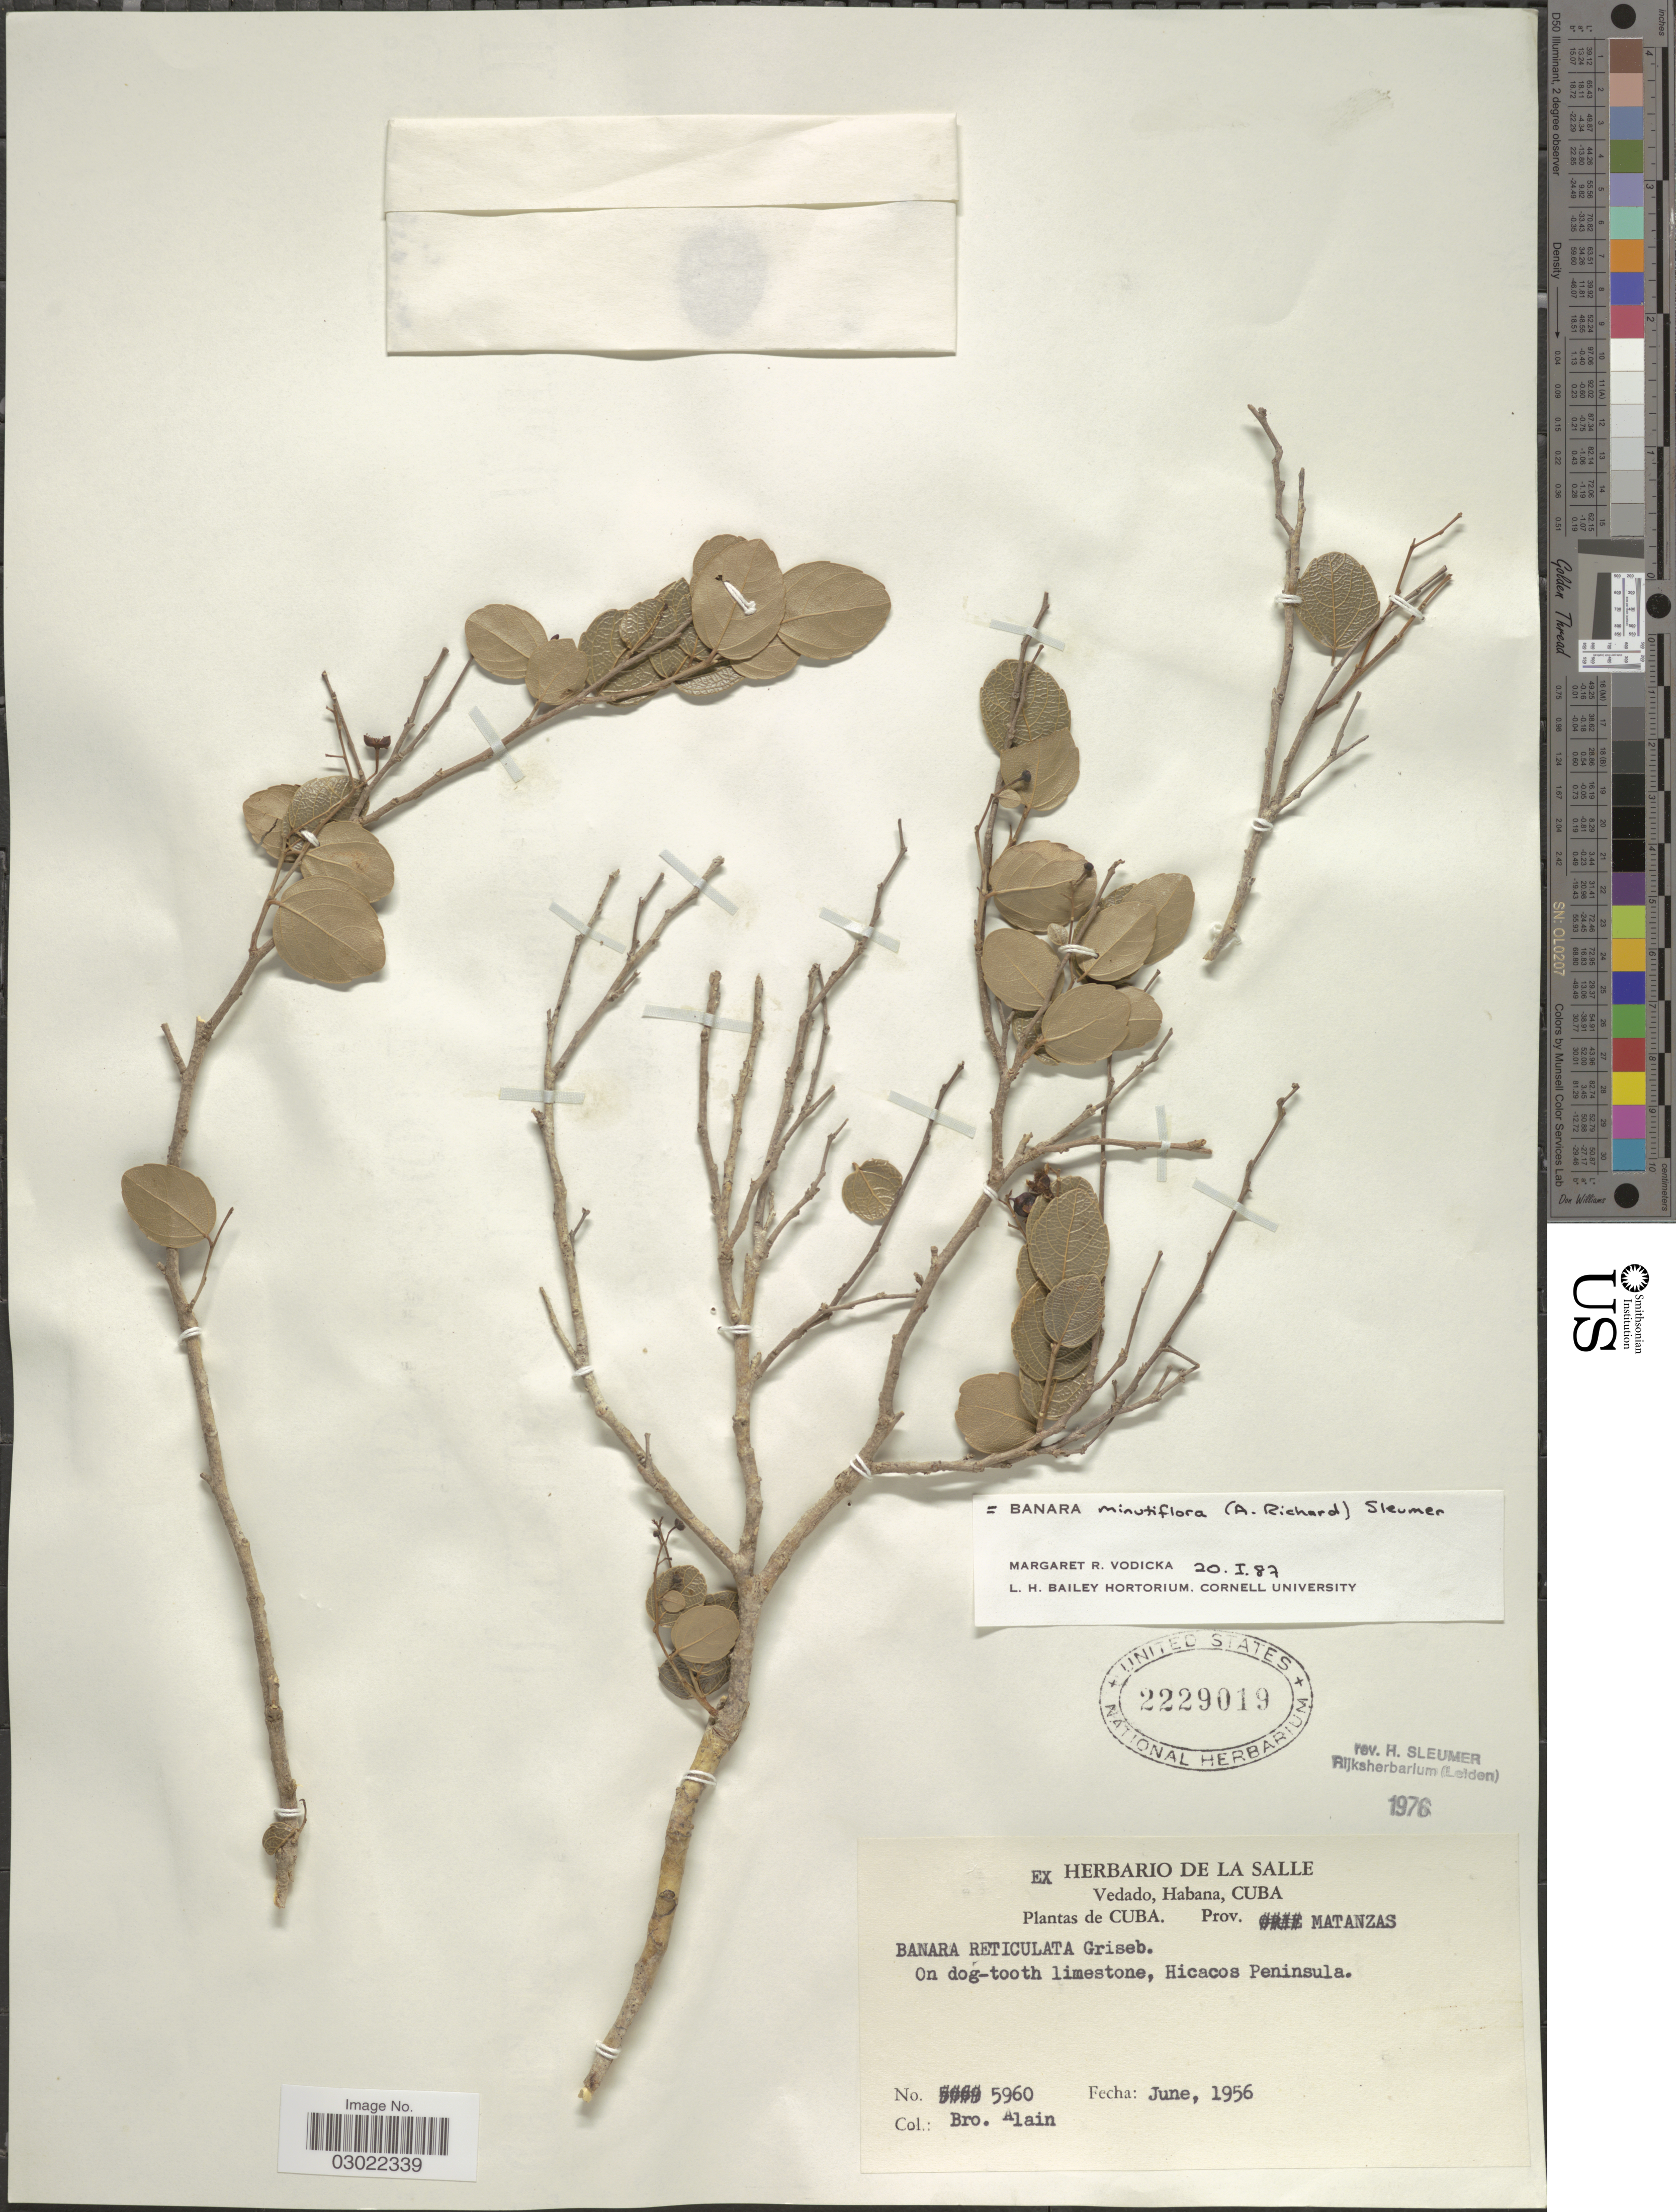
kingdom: Plantae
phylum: Tracheophyta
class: Magnoliopsida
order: Malpighiales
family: Salicaceae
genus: Banara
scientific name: Banara minutiflora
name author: (A. Rich.) Sleumer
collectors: A. H. Liogier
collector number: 5960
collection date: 1956-06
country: Cuba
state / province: Matanzas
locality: Prov. Matanzas. On dog-tooth limestone, Hicacos Peninsula.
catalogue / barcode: US 2229019